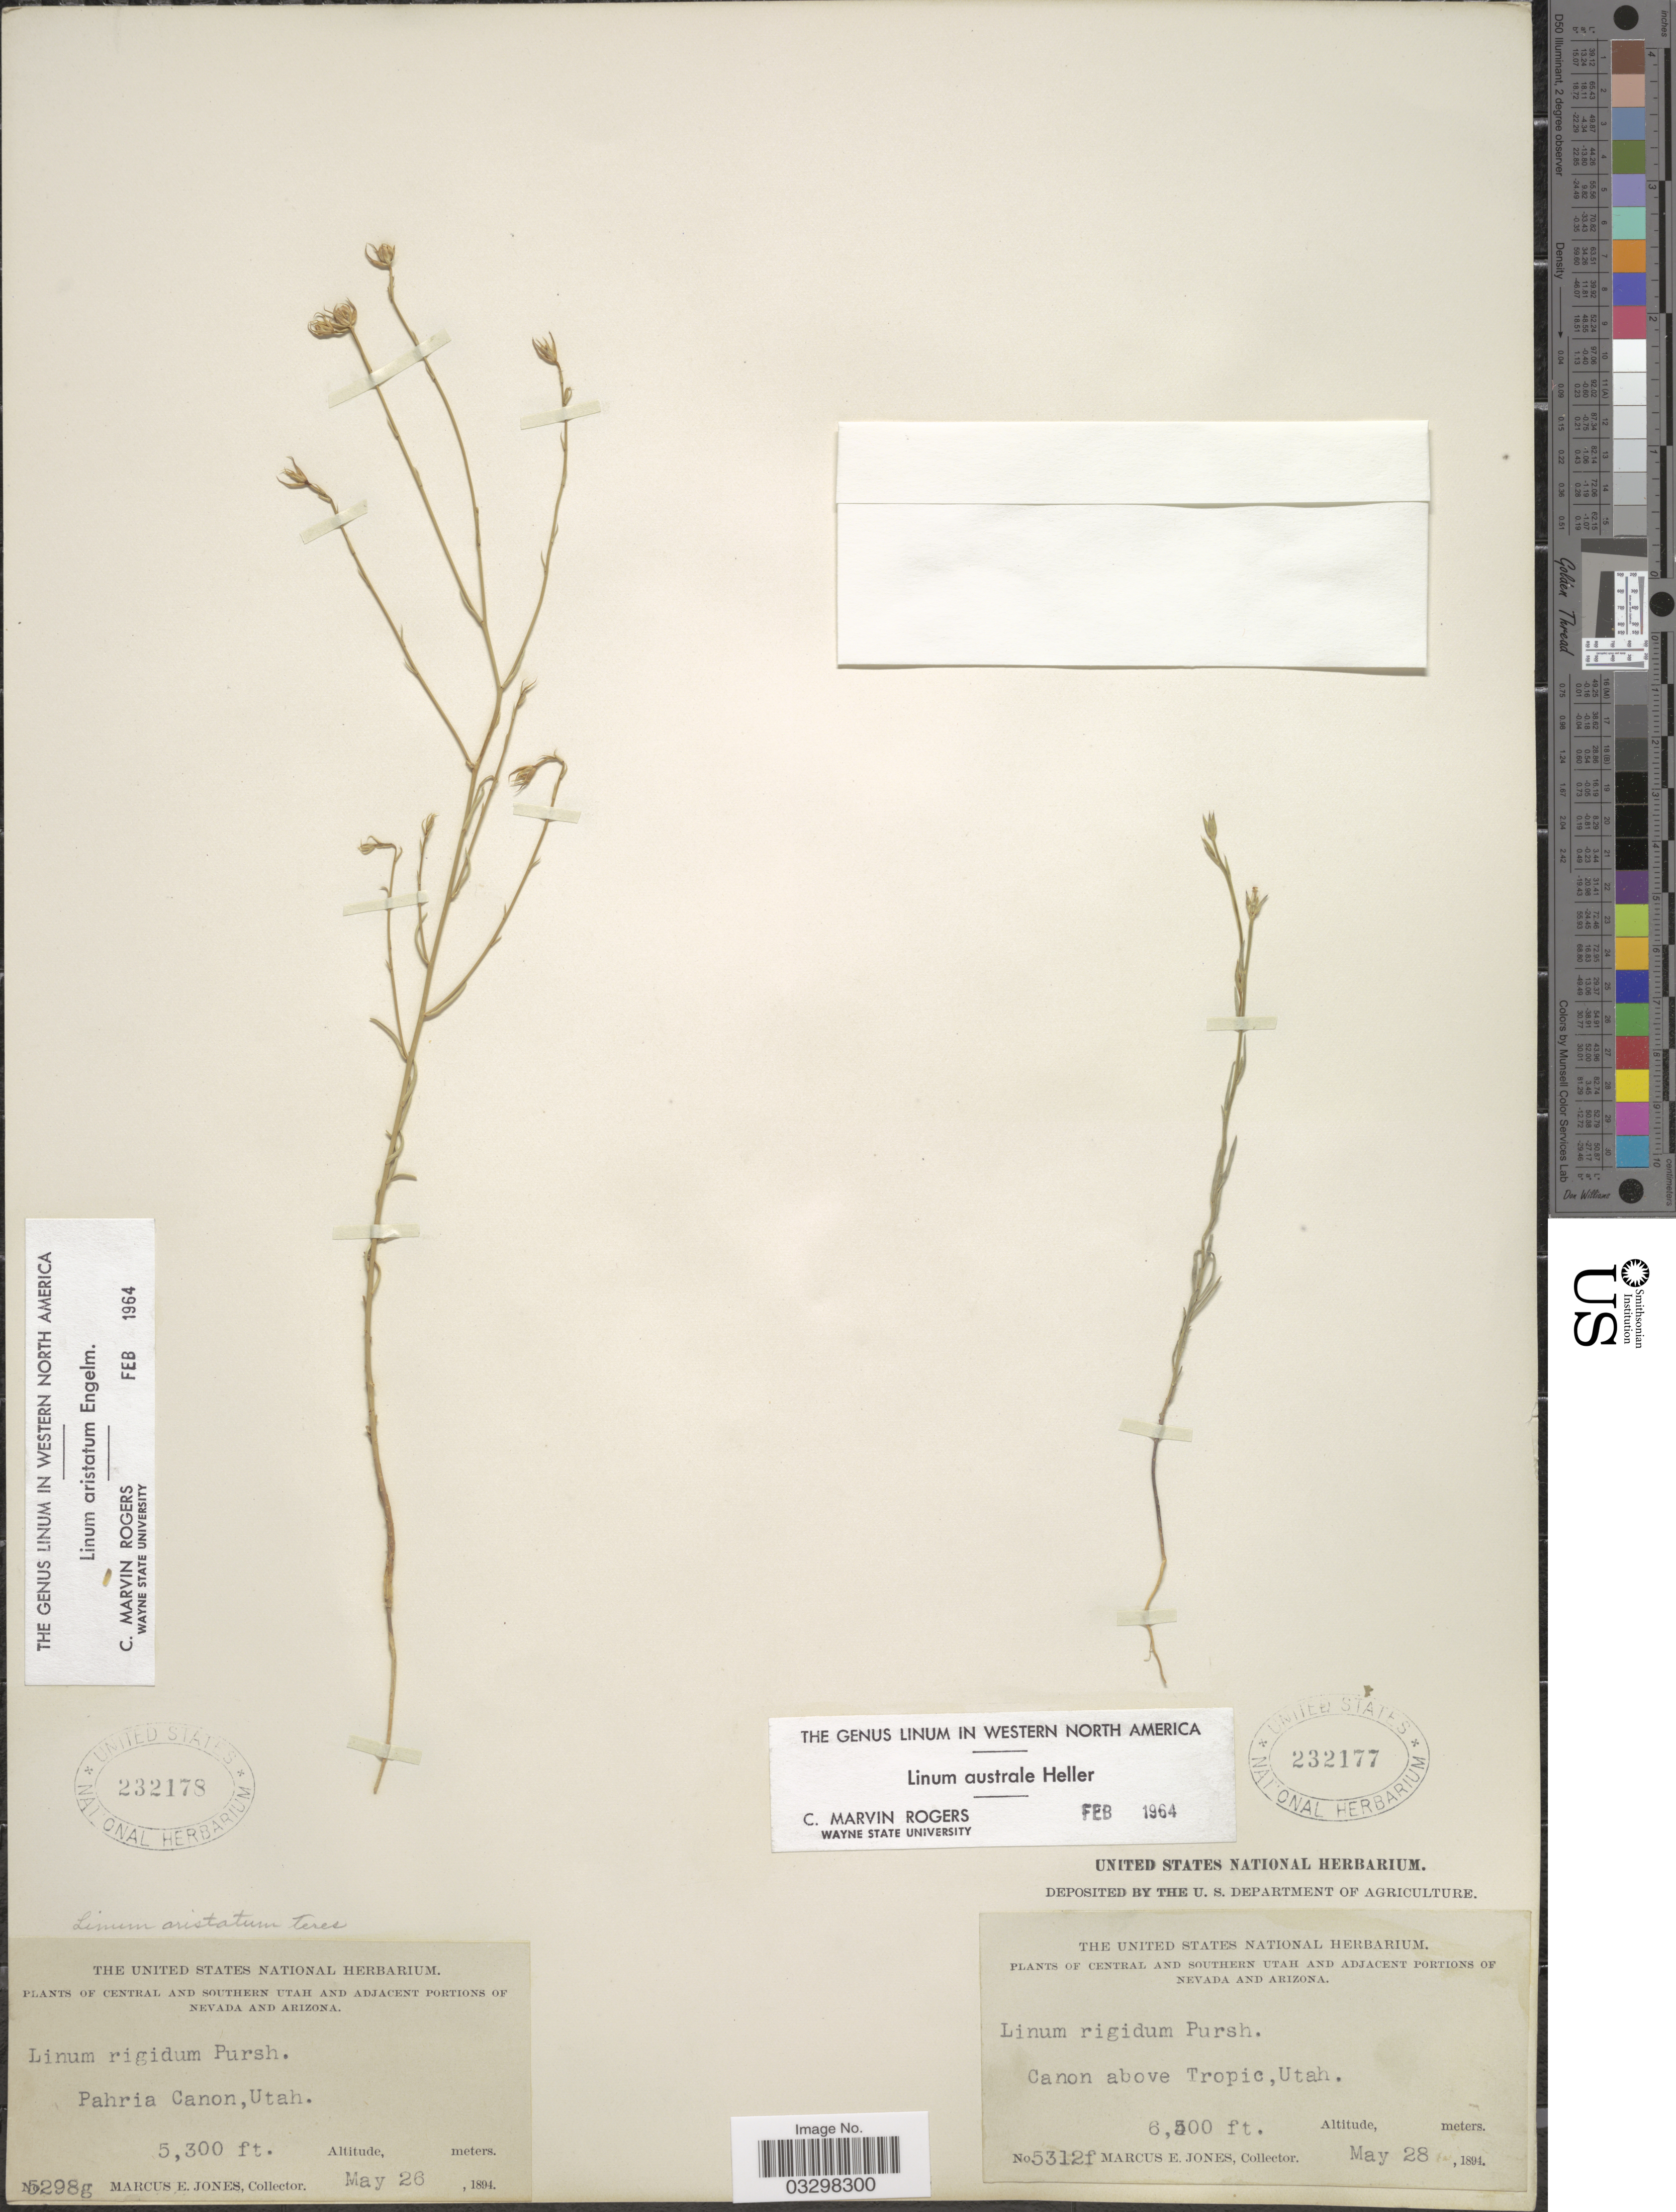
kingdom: Plantae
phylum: Tracheophyta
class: Magnoliopsida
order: Malpighiales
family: Linaceae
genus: Linum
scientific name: Linum australe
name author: A. Heller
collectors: M. E. Jones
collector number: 5312f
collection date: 1894-05-28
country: United States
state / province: Utah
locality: Central and Southern Utah. Canon above Tropic.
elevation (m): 1981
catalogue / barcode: US 232177-2